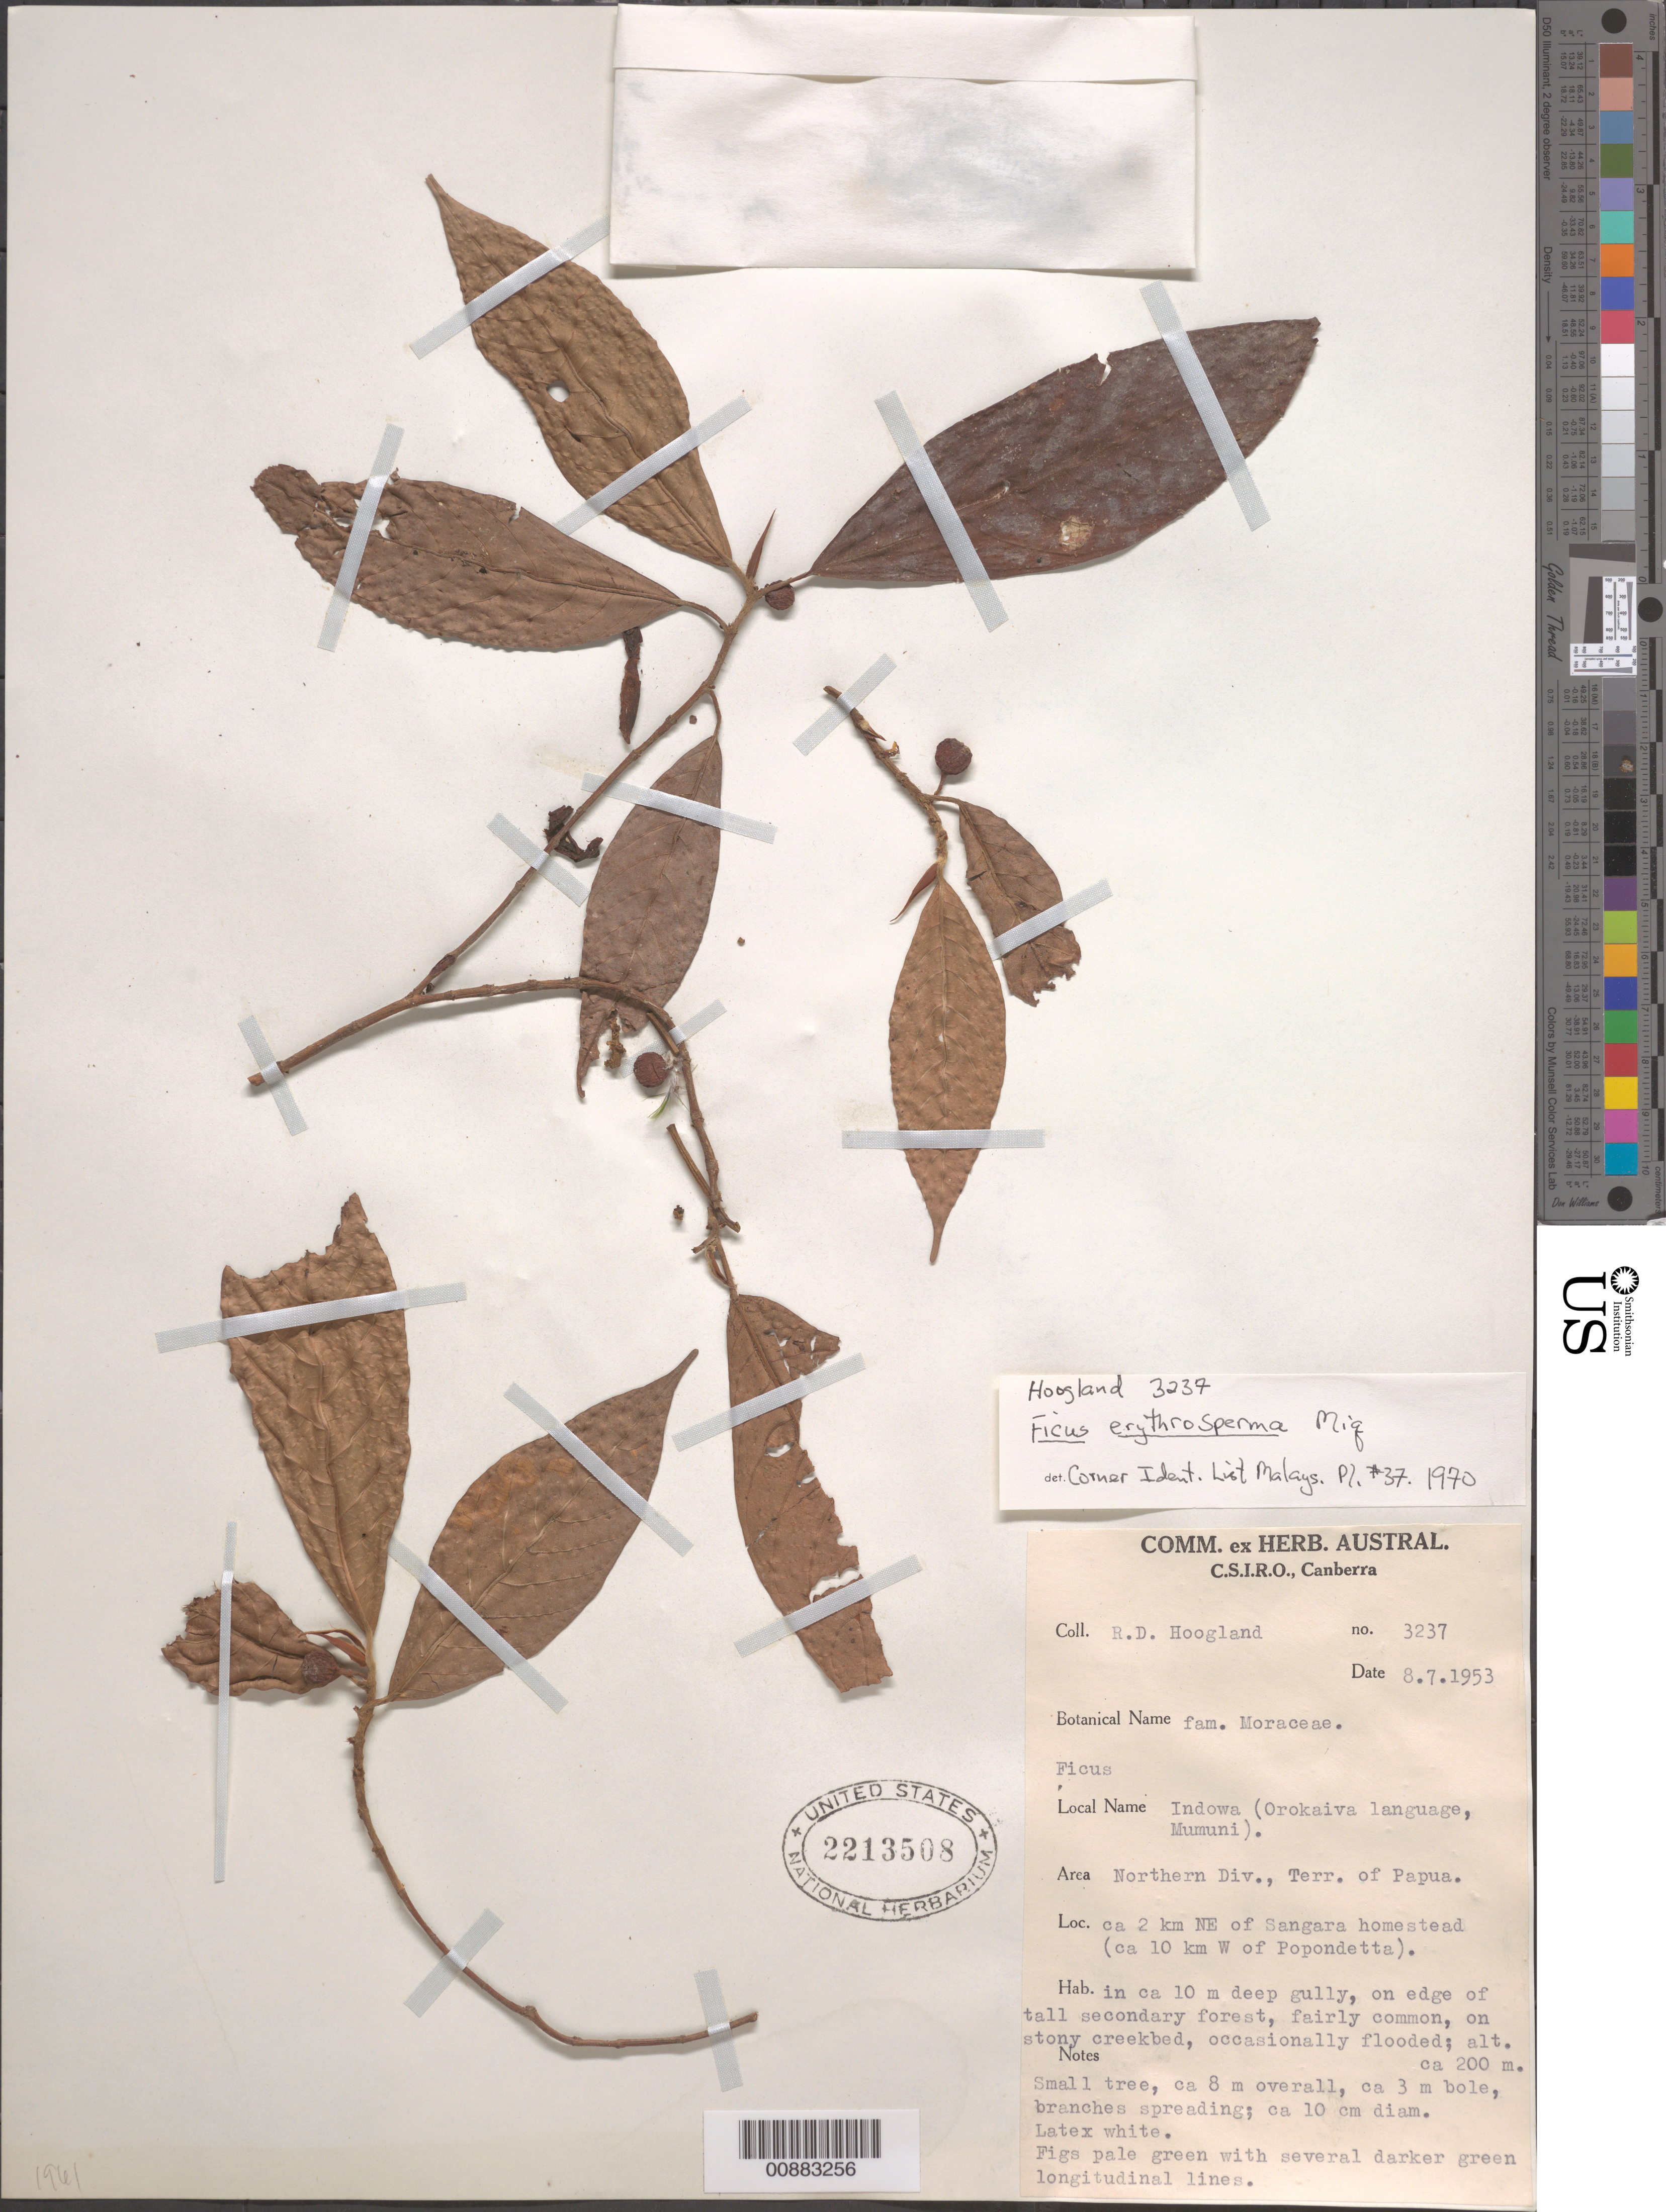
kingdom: Plantae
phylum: Tracheophyta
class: Magnoliopsida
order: Rosales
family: Moraceae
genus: Ficus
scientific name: Ficus erythrosperma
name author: Miq.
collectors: R. D. Hoogland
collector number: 3237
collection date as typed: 08 Jul 1953 or 07 Aug 1953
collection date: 1953-07-08 or 1953-08-07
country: Papua New Guinea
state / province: Northern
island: New Guinea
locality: ca. 2 km. NE of Sangara homestead; ca. 10 km. W of Popondetta.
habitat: In ca. 10 m. deep gully, on edge of tall secondary forest, fairly common, on stony creekbed, occasionally flooded.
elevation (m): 200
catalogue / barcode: US 2213508